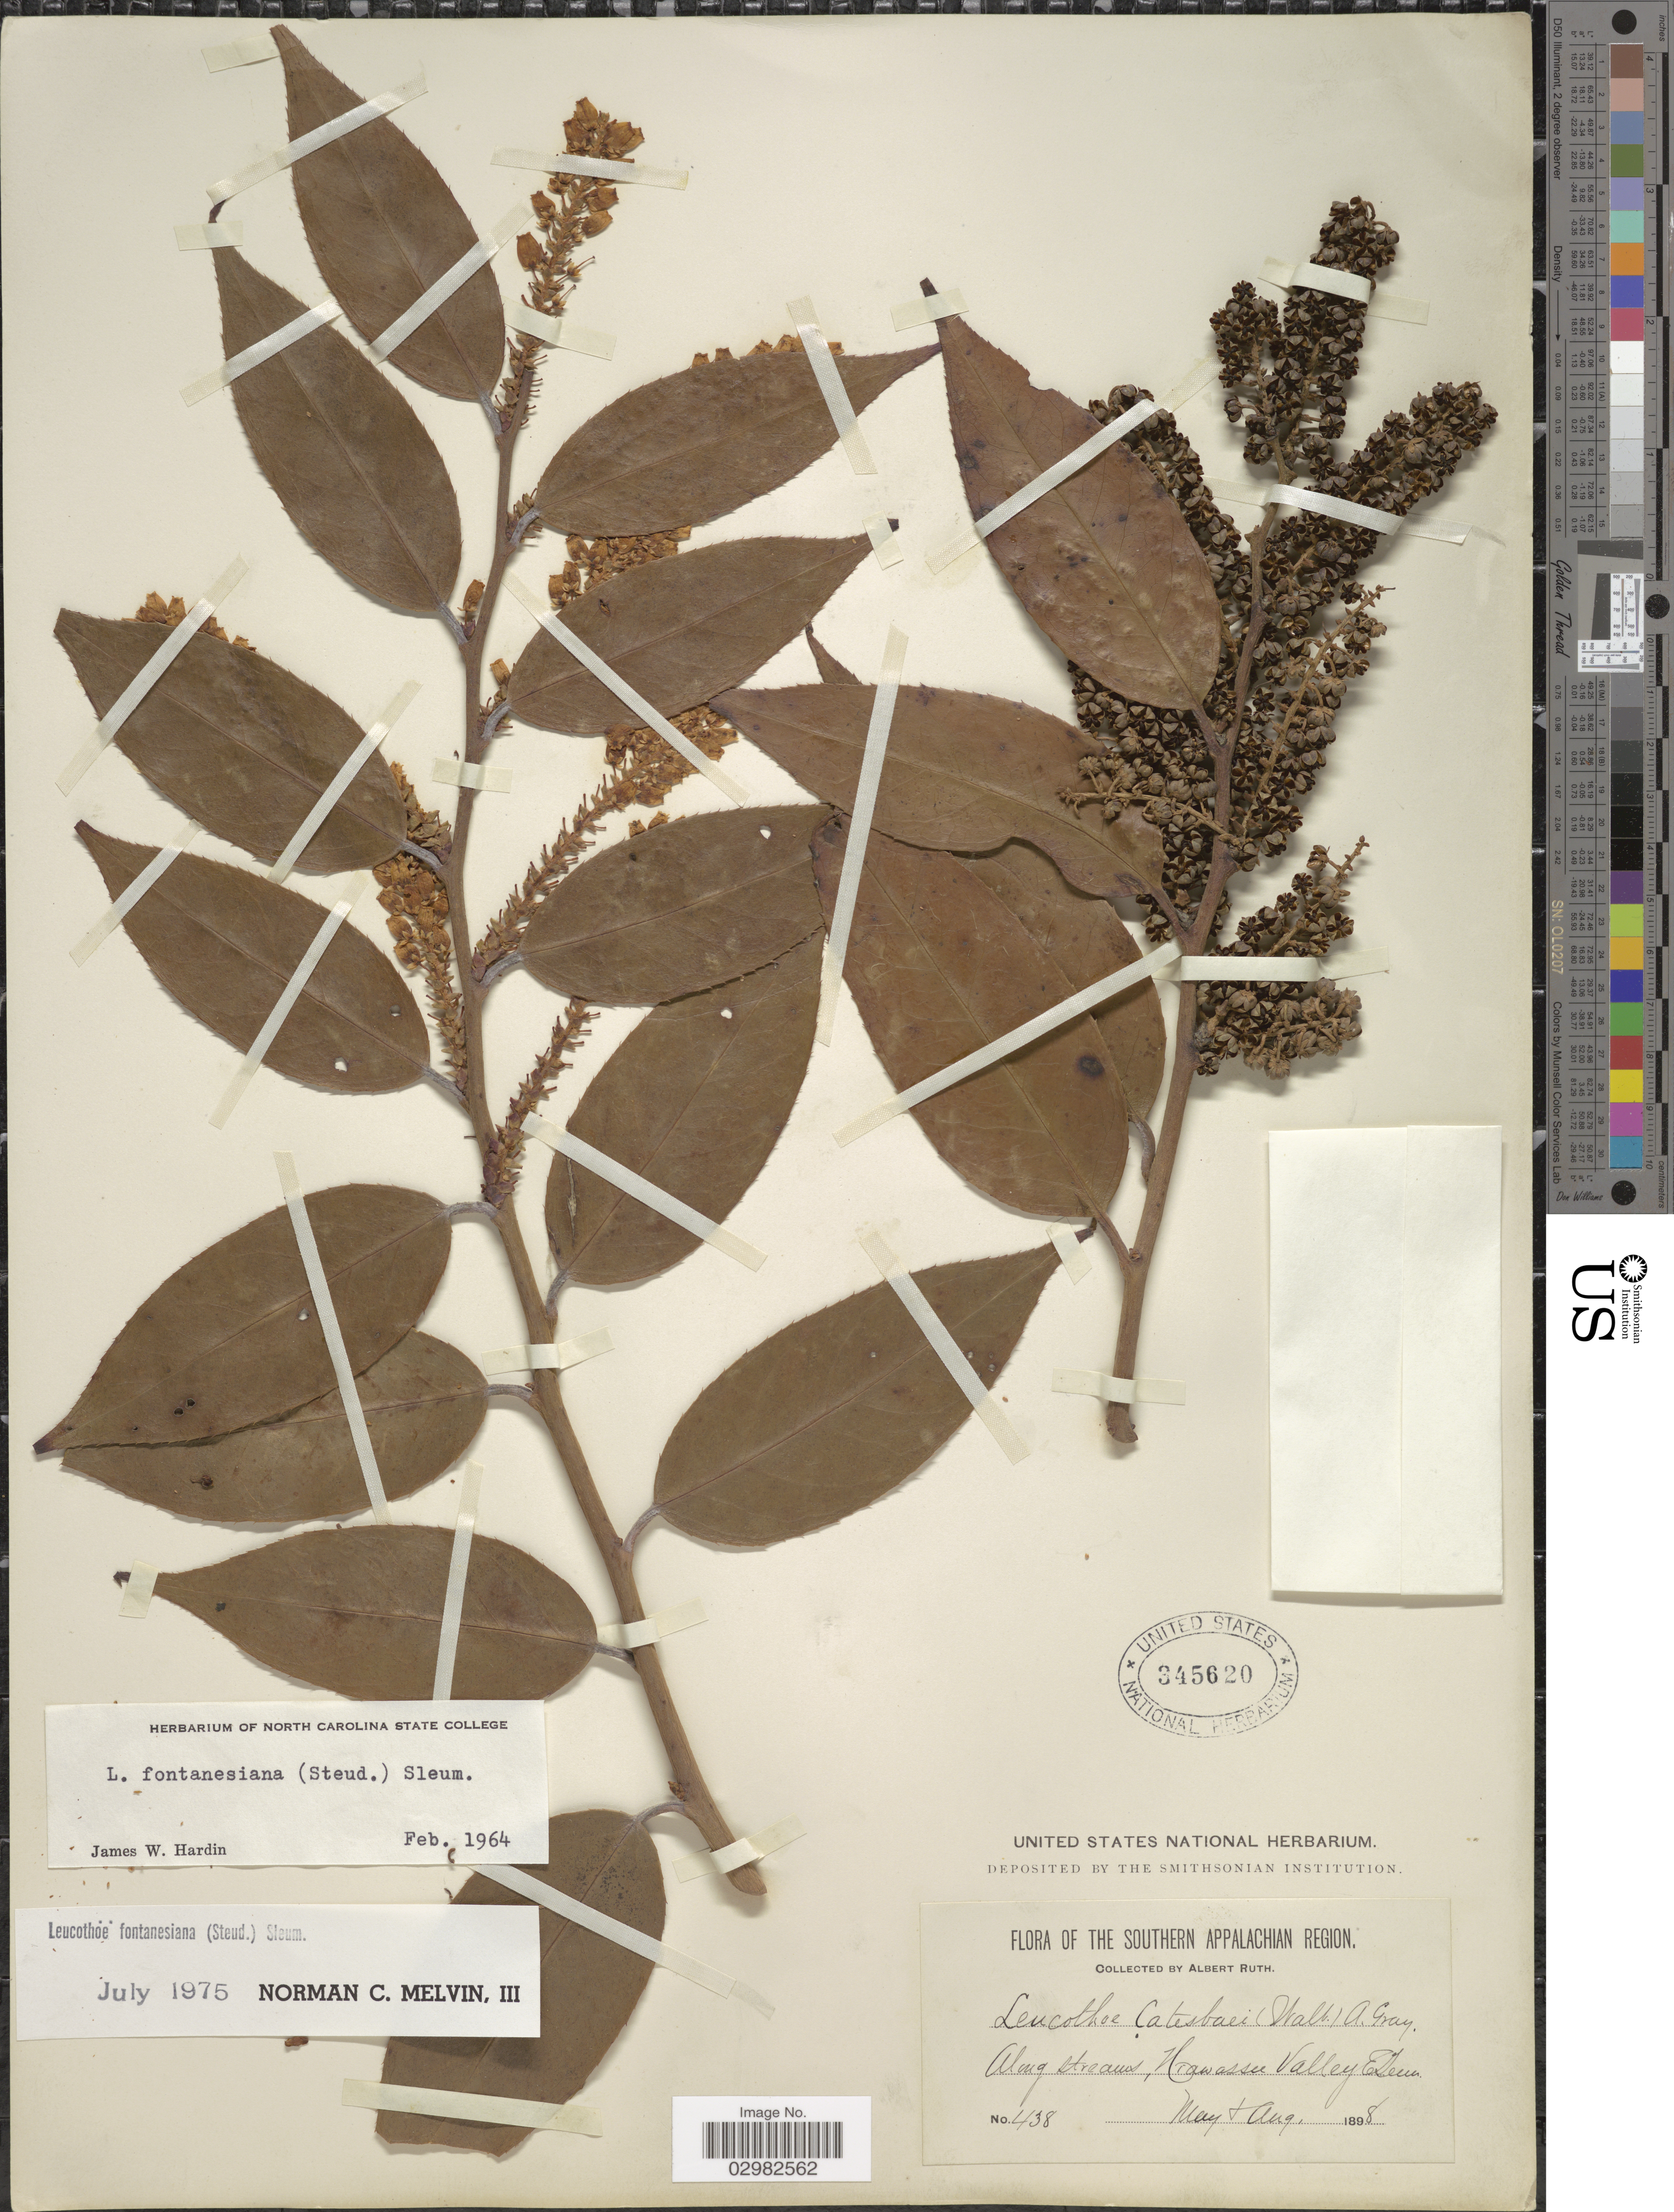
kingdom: Plantae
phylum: Tracheophyta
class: Magnoliopsida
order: Ericales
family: Ericaceae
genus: Leucothoe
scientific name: Leucothoë fontanesiana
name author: (Steud.) Sleumer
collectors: A. Ruth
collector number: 438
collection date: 1898-05/1898-08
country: United States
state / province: Tennessee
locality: Along streams, Hiawassee Valley, E. Tenn.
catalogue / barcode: US 345620